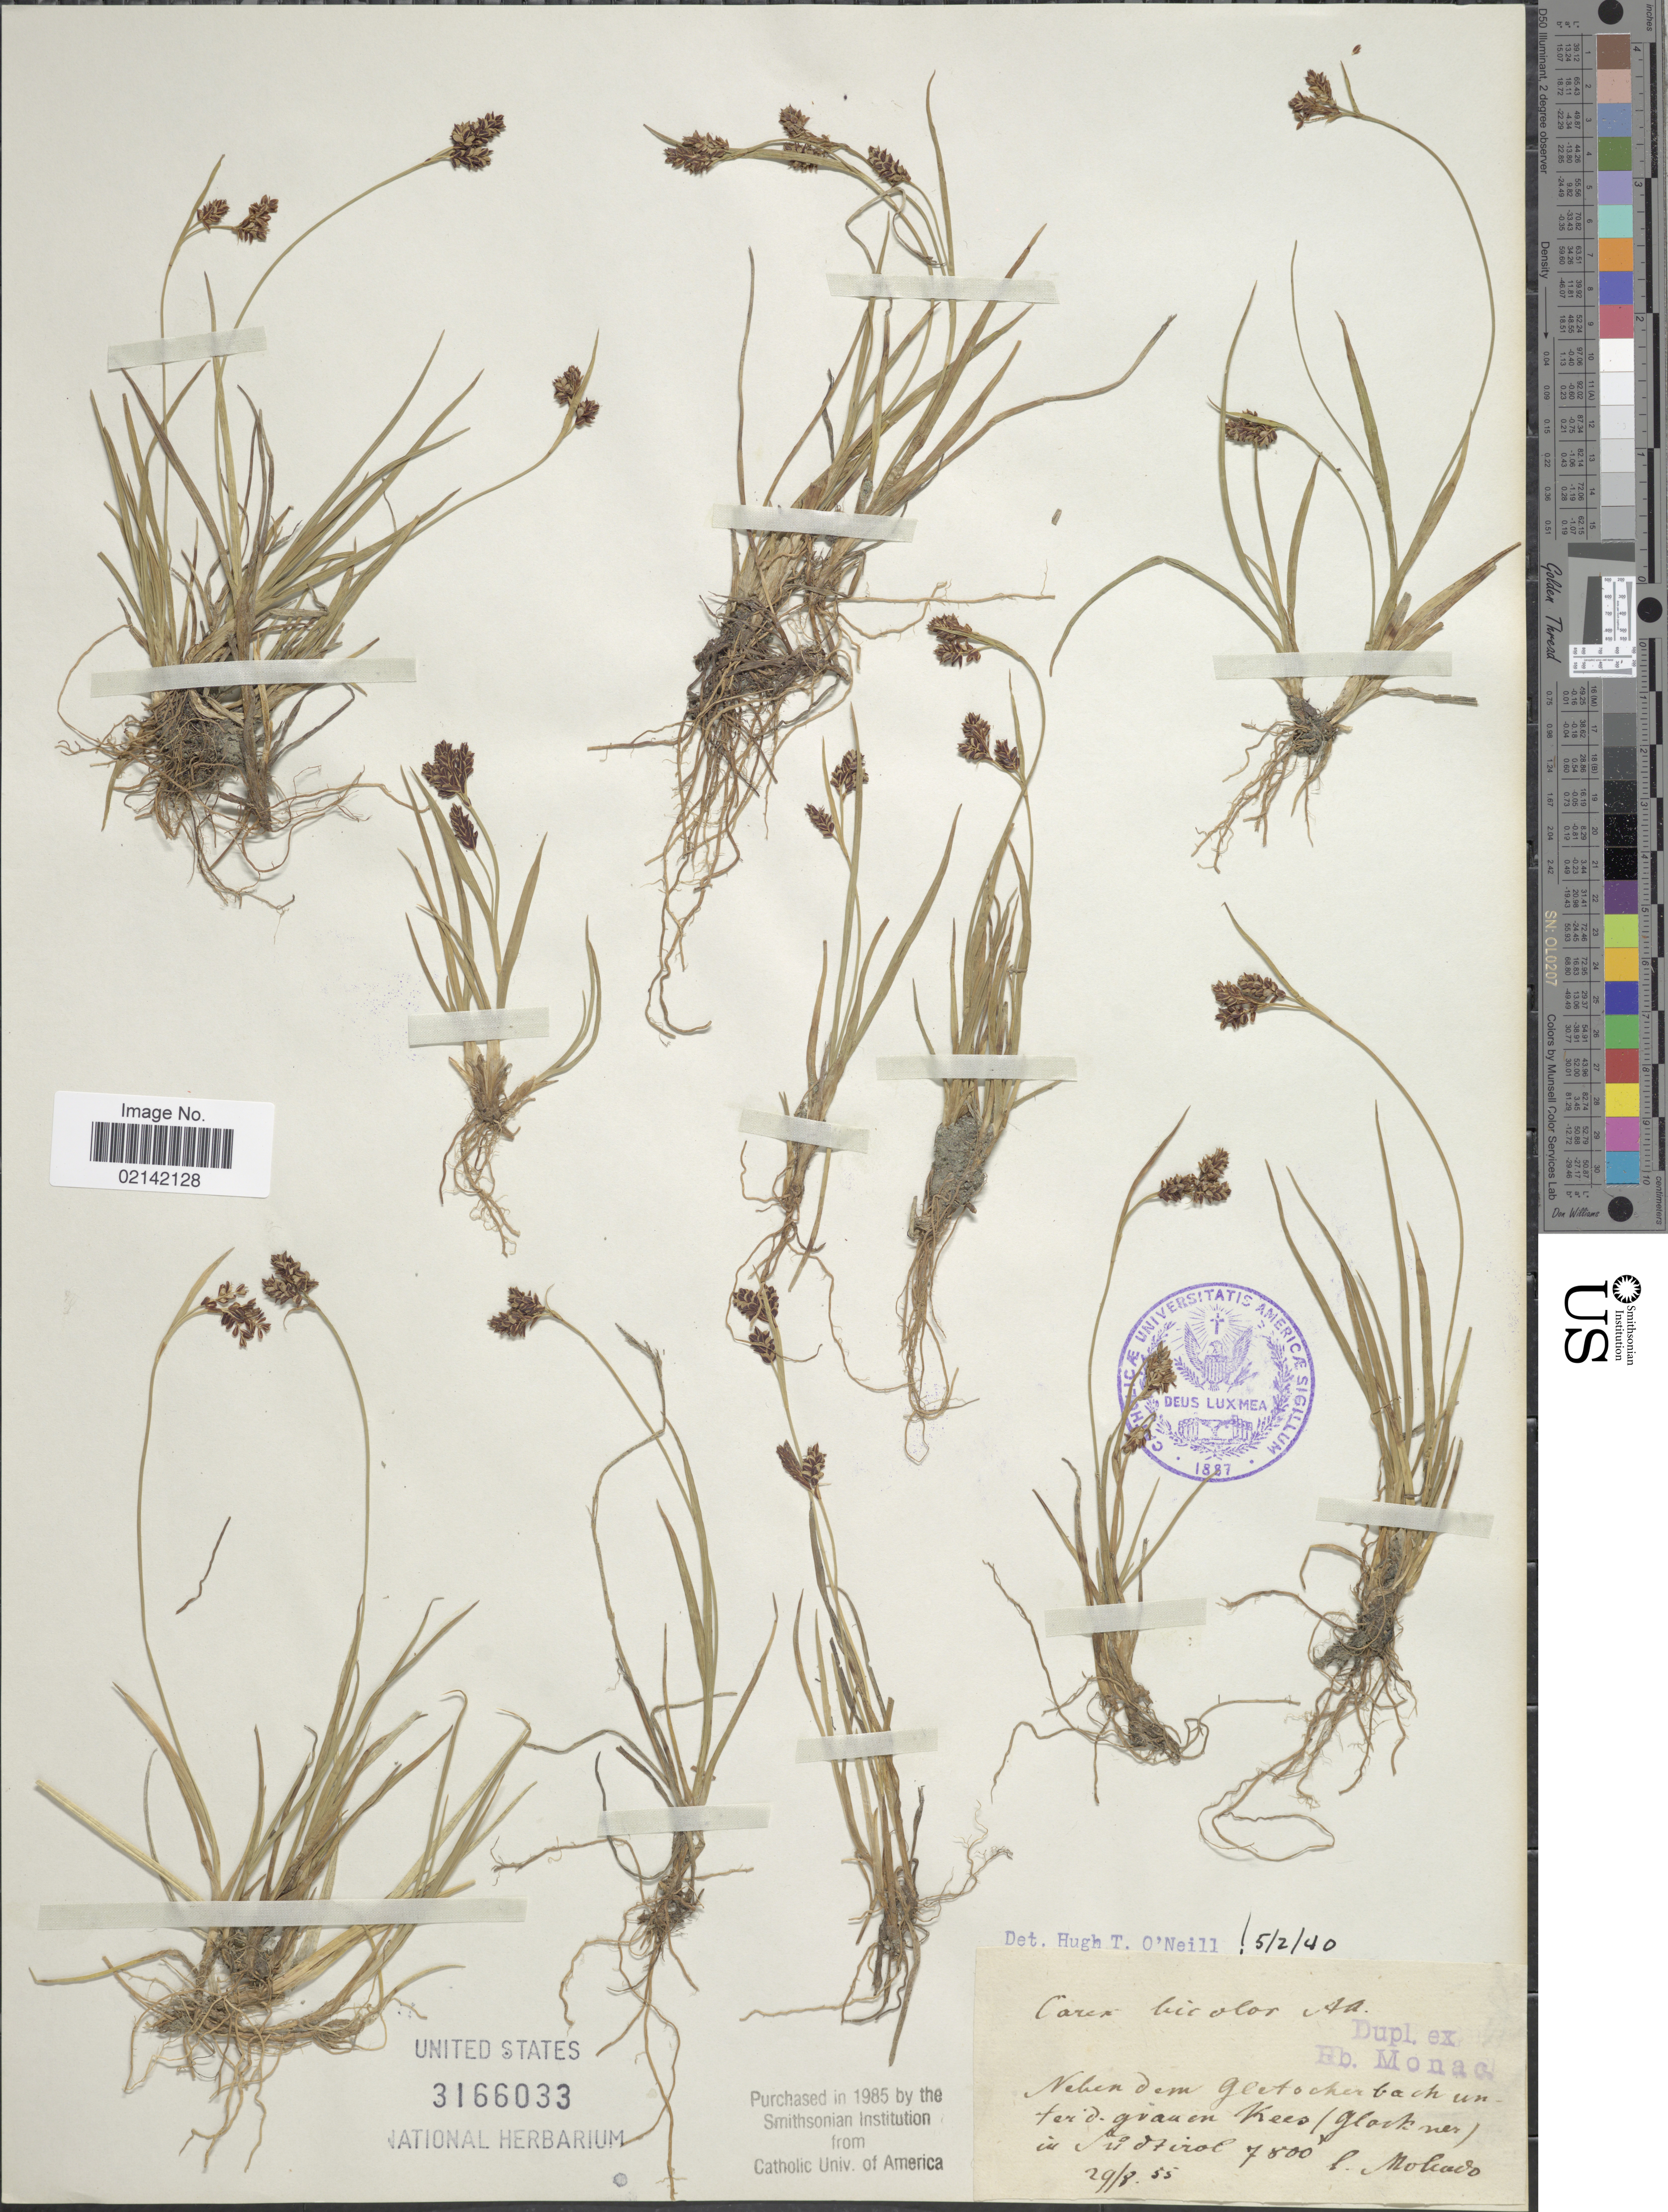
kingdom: Plantae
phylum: Tracheophyta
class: Liliopsida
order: Poales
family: Cyperaceae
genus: Carex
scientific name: Carex bicolor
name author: Bellardi ex All.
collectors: Molcado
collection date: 1855-08-29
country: Italy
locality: Nehen dem gletocher bach unter d- granen Kees (Glockner) in Südtirol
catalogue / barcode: US 3166033